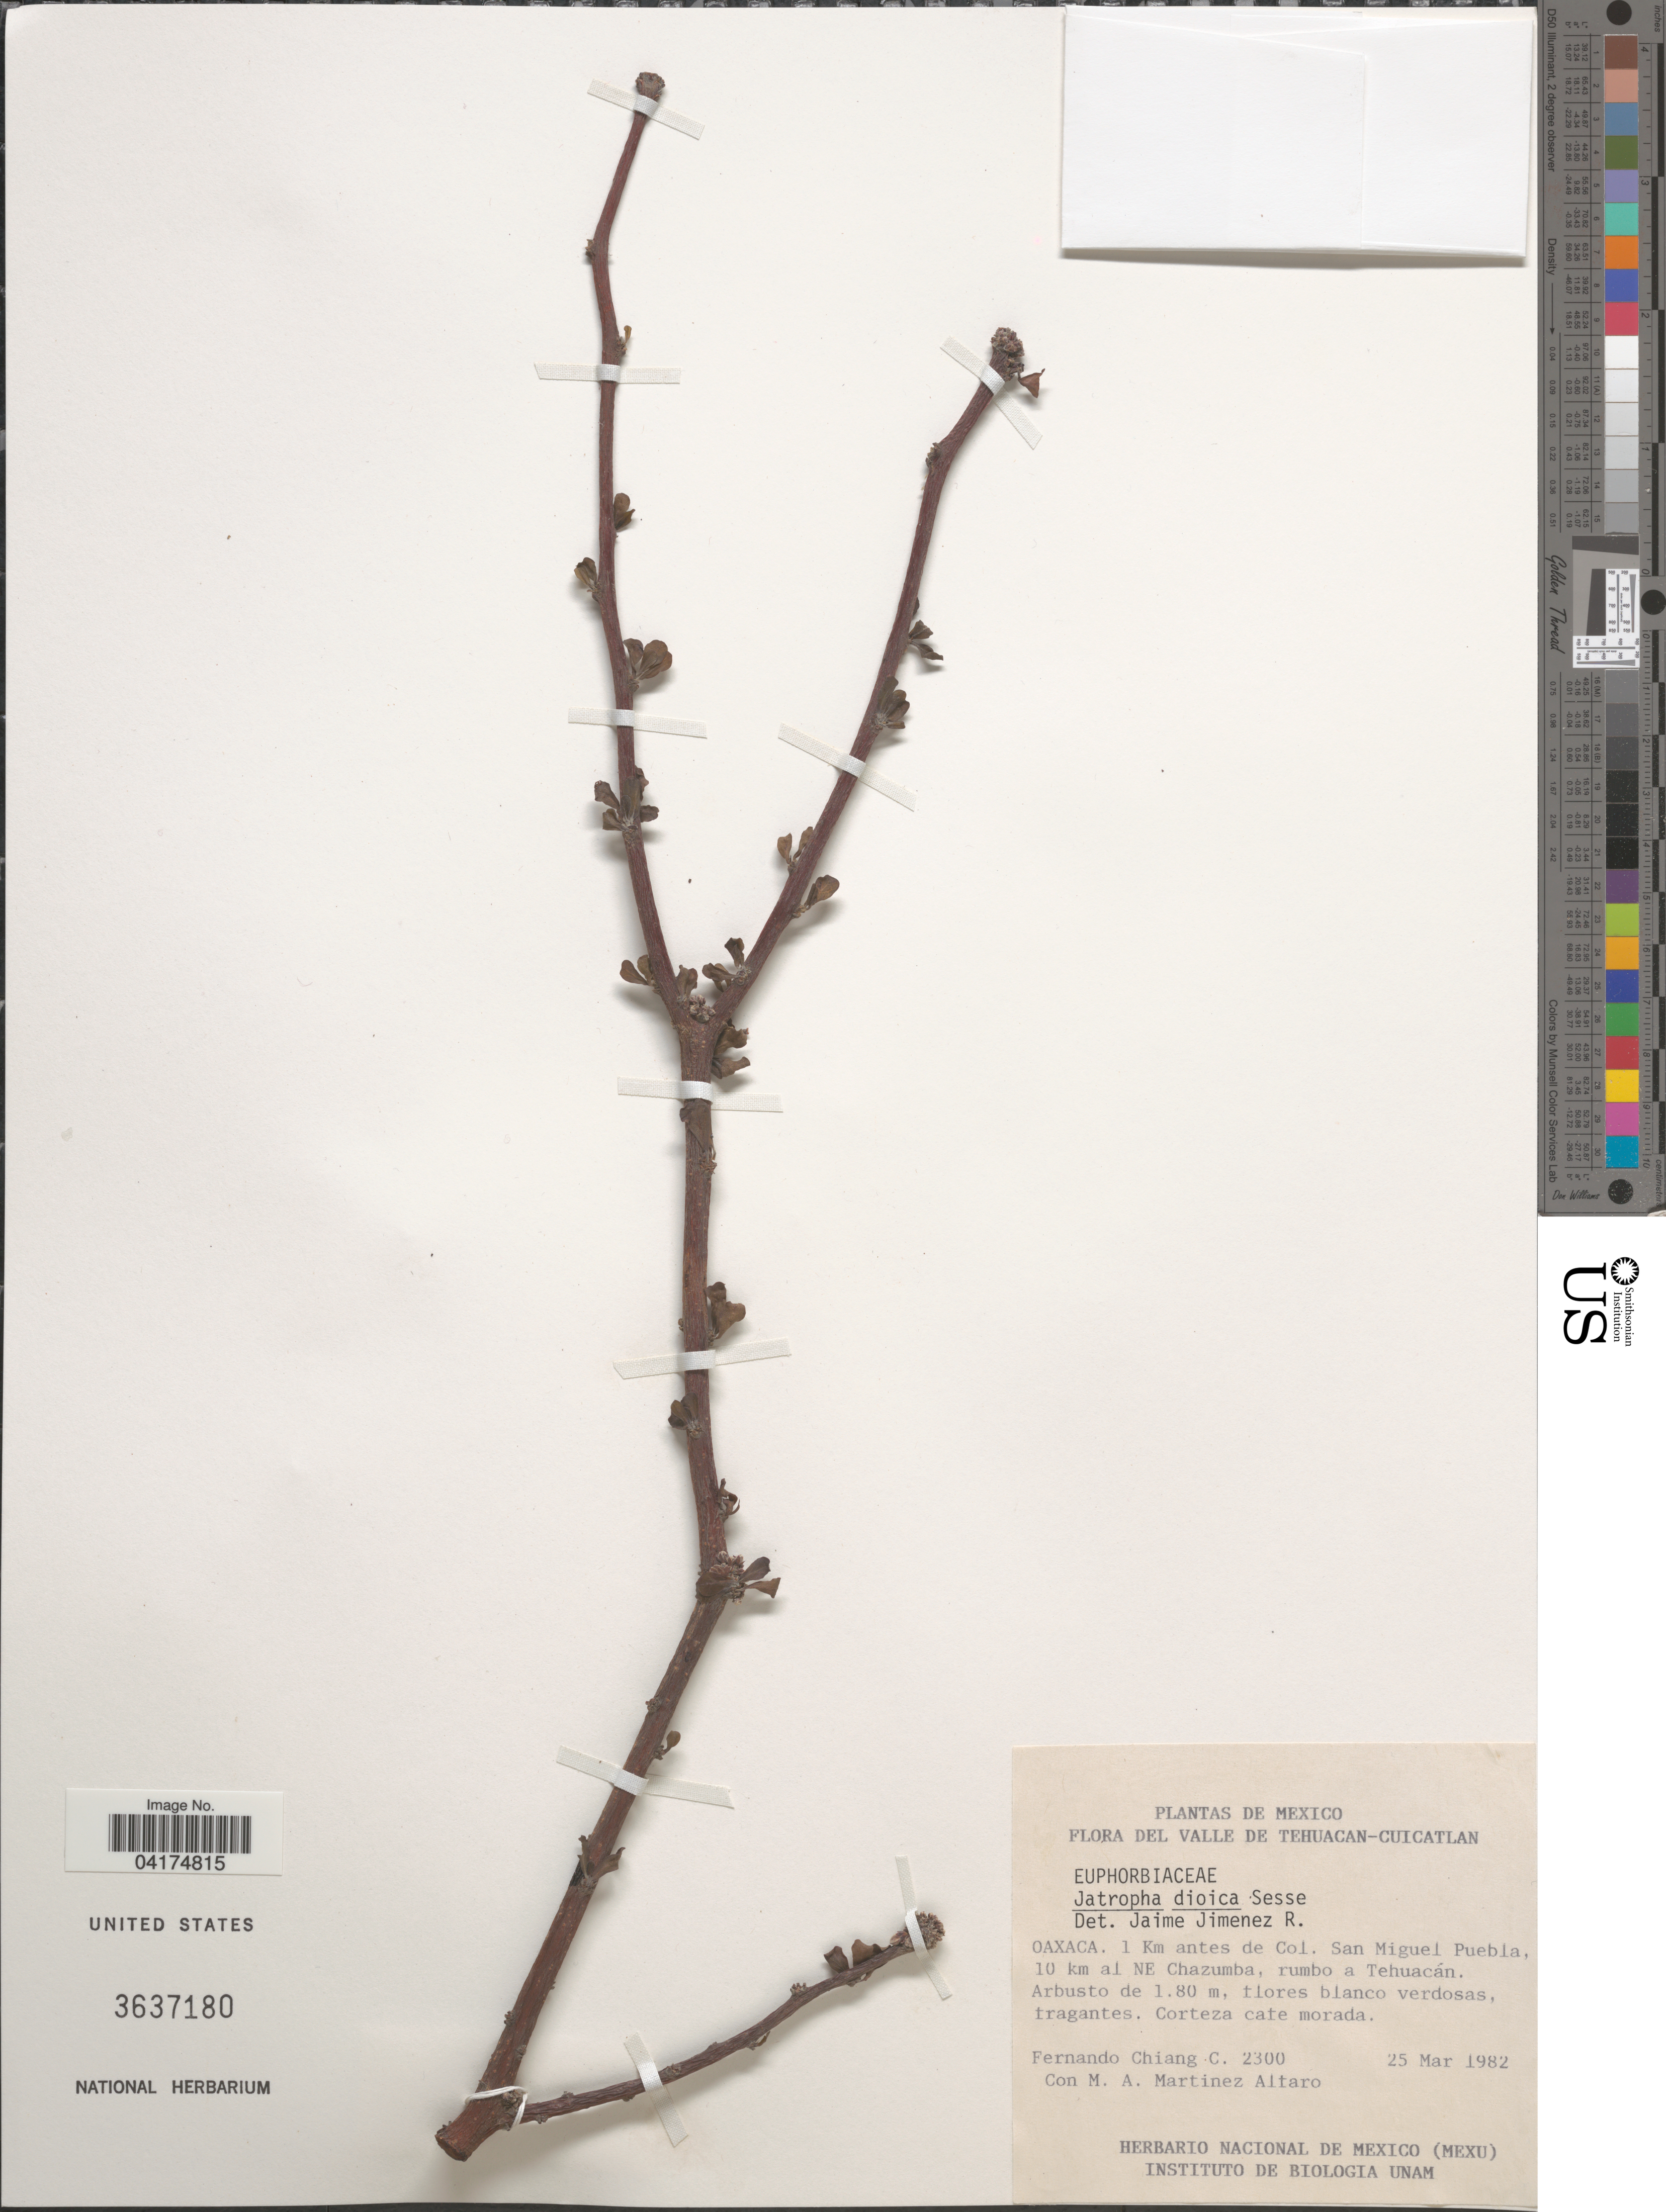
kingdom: Plantae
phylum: Tracheophyta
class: Magnoliopsida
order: Malpighiales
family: Euphorbiaceae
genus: Jatropha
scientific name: Jatropha dioica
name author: Sessé ex Cerv.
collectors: F. Chiang & M. A. Martínez Alfaro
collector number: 2300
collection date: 1982-03-25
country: Mexico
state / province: Oaxaca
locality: Flora del Valle de Tehuacan-Cuicatlan. 1 Km antes de Col. San Miguel Puebla, 10 km al NE Chazumba, rumbo a Tehuacán.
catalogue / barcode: US 3637180